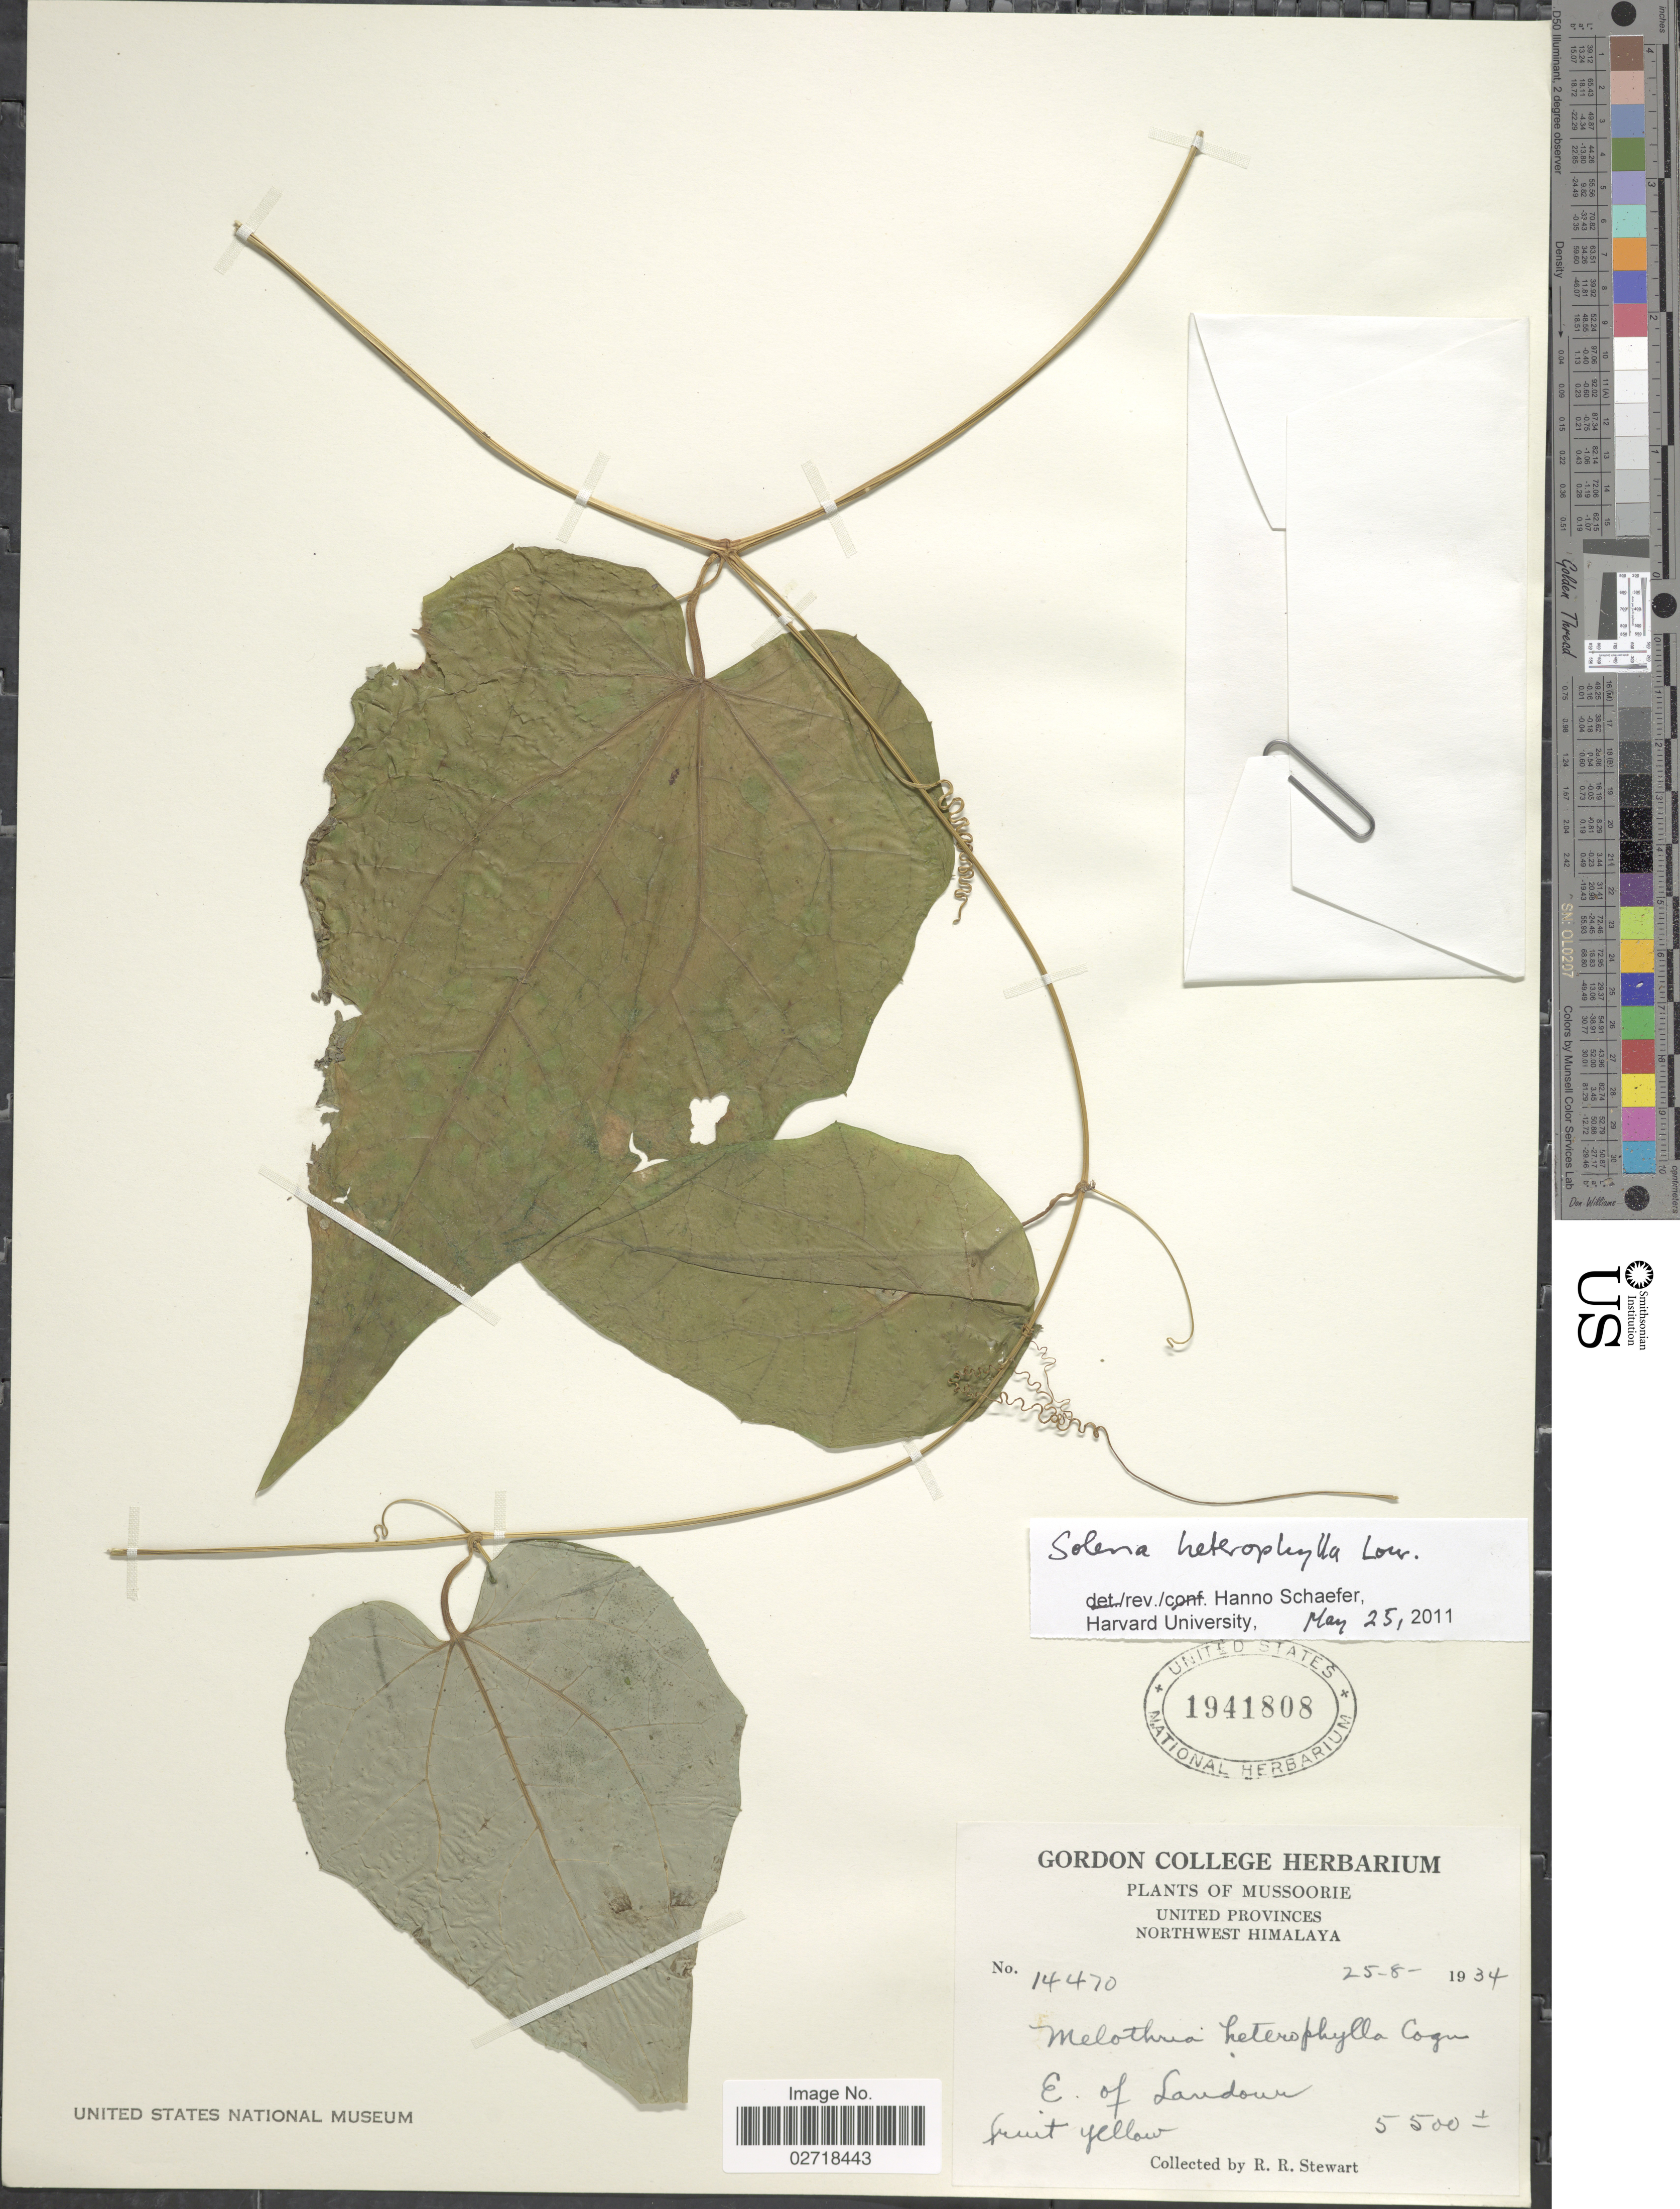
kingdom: Plantae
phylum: Tracheophyta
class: Magnoliopsida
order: Cucurbitales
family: Cucurbitaceae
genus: Solena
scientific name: Solena heterophylla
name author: Lour.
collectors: R. R. Stewart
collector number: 14470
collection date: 1934-08-25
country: India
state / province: Uttarakhand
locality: Mussoorie. United Provinces. Northwest Himalaya. E. of Landour.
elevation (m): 1676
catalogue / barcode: US 1941808